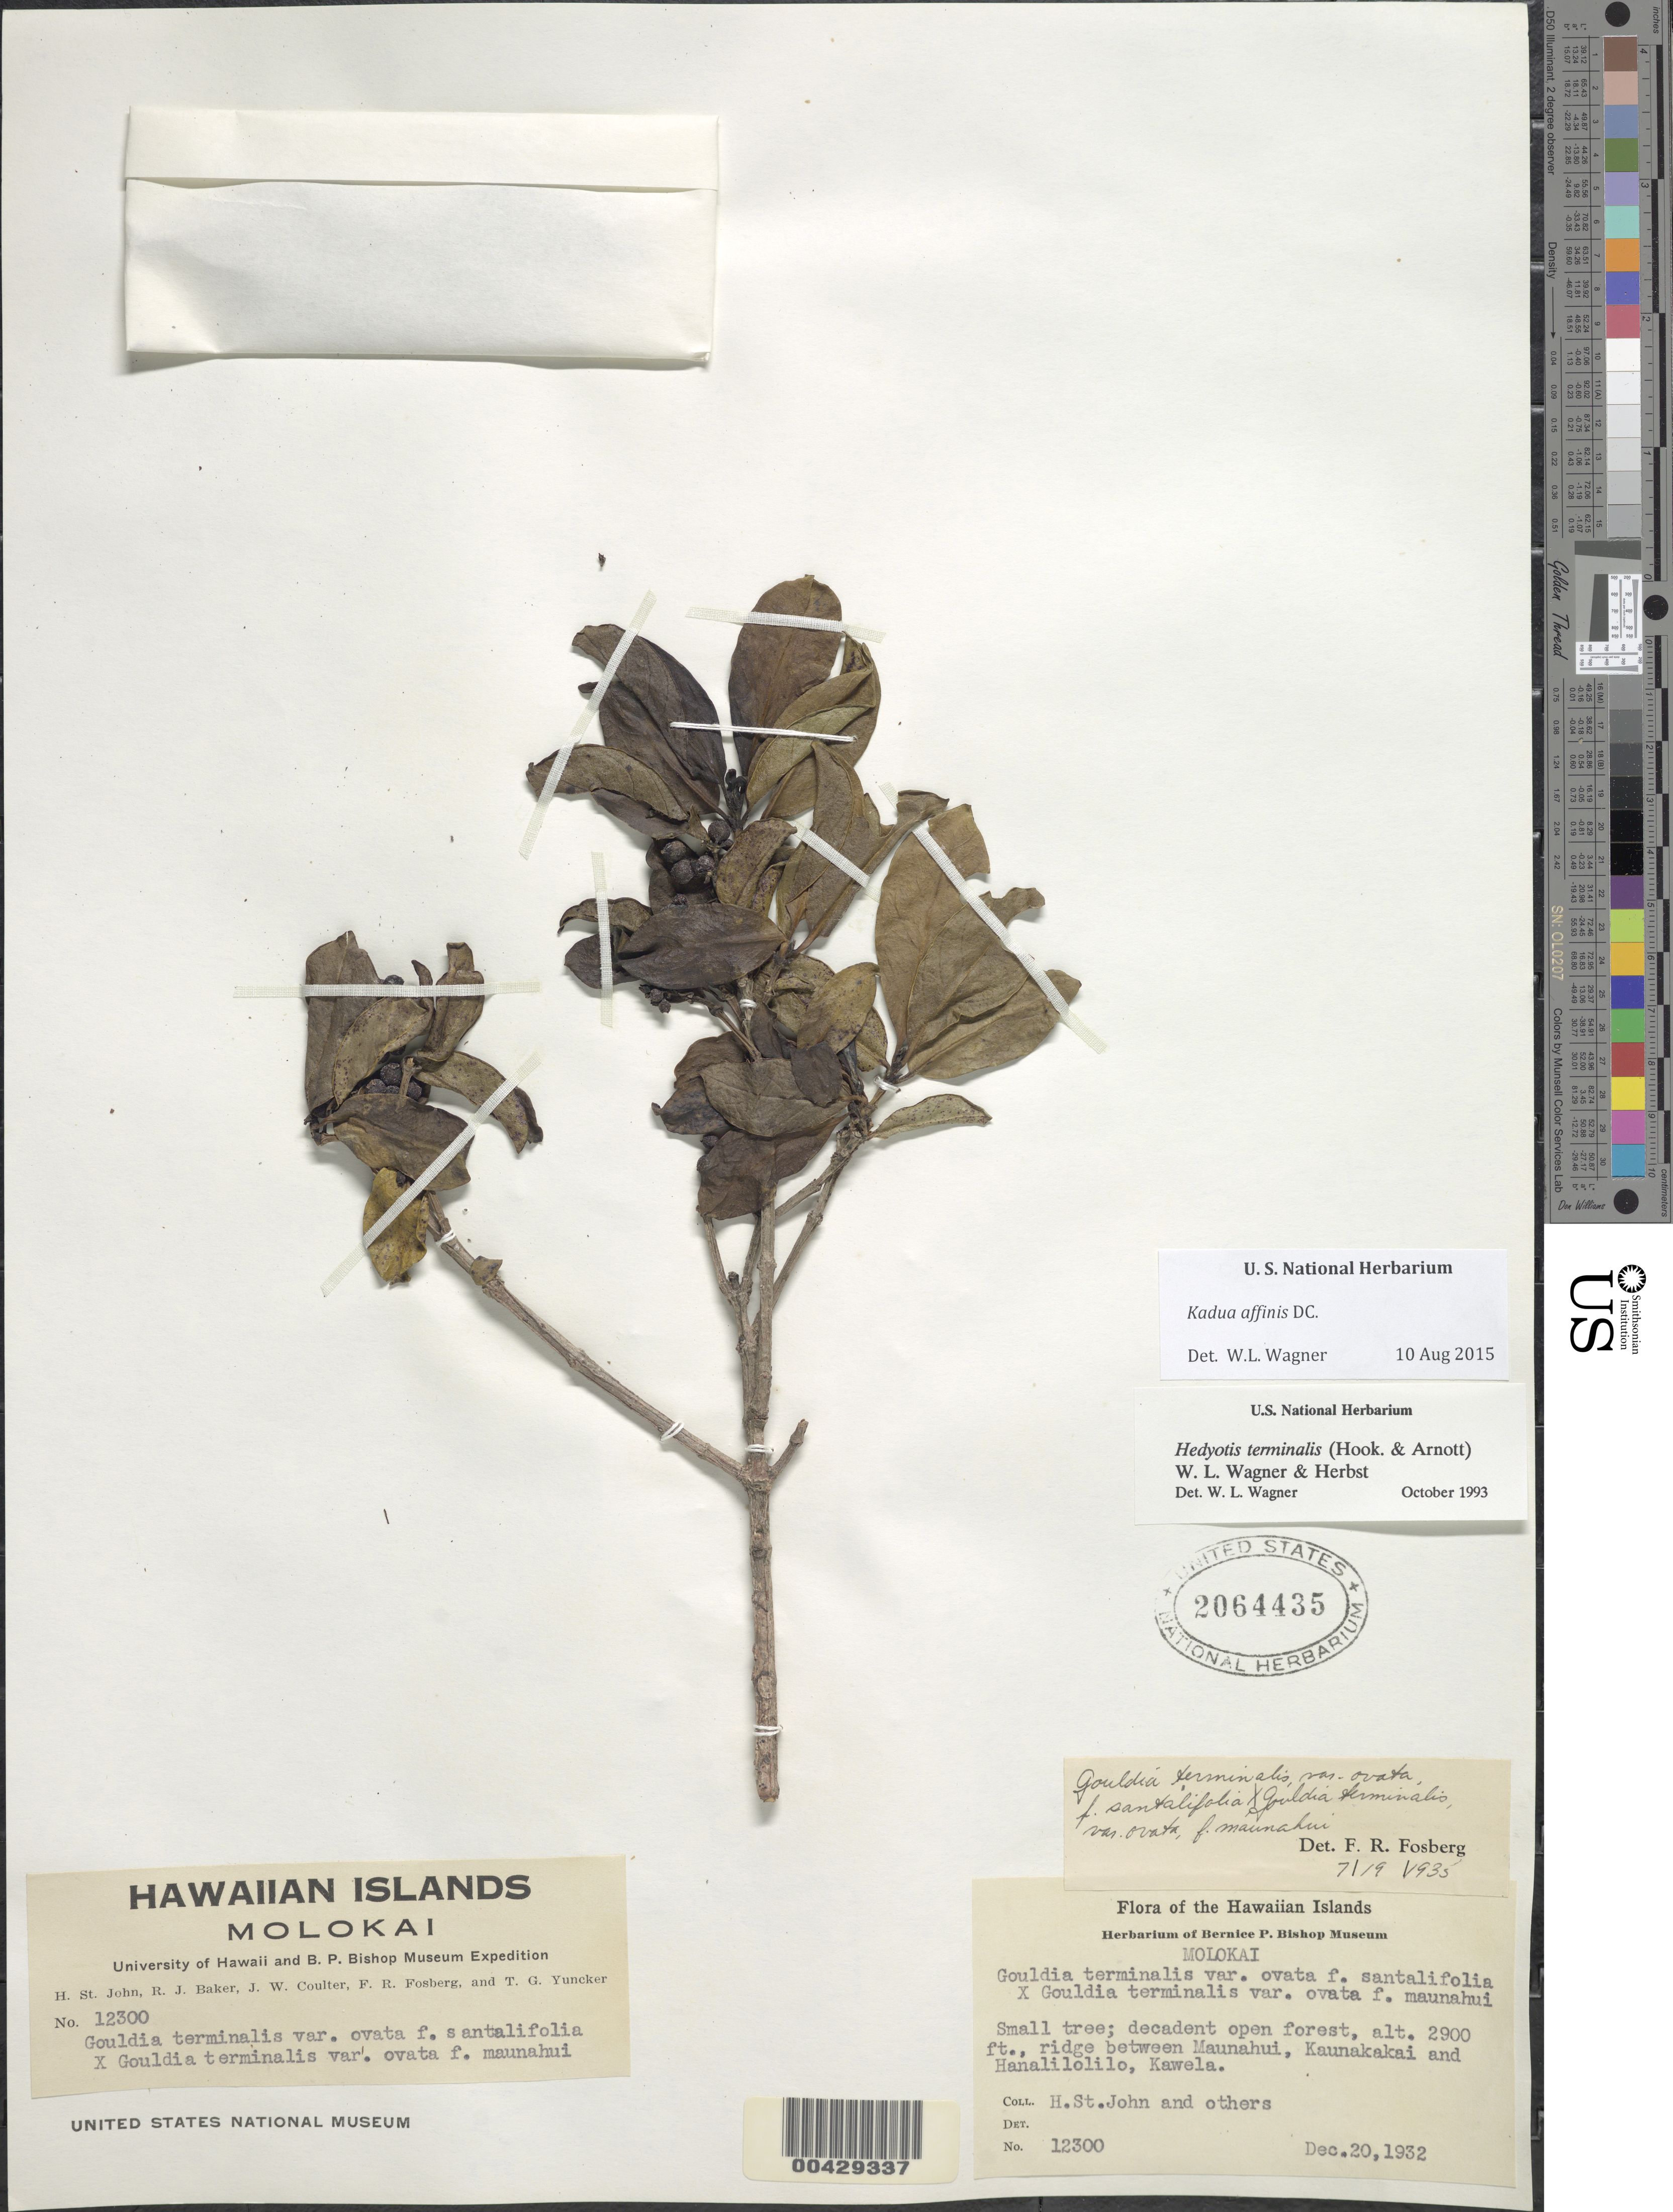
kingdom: Plantae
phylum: Tracheophyta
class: Magnoliopsida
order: Gentianales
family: Rubiaceae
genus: Kadua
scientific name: Kadua affinis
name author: DC.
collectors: H. St. John, R. J. Baker, J. W. Coulter, F. R. Fosberg & T. G. Yuncker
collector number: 12300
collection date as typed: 20 Dec 1932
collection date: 1932-12-20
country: United States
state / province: Hawaii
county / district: Maui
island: Moloka'i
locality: Ridge between Maunahui, Kuanakakai and Hanalilolilo, Kawela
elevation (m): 884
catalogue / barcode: US 2064435